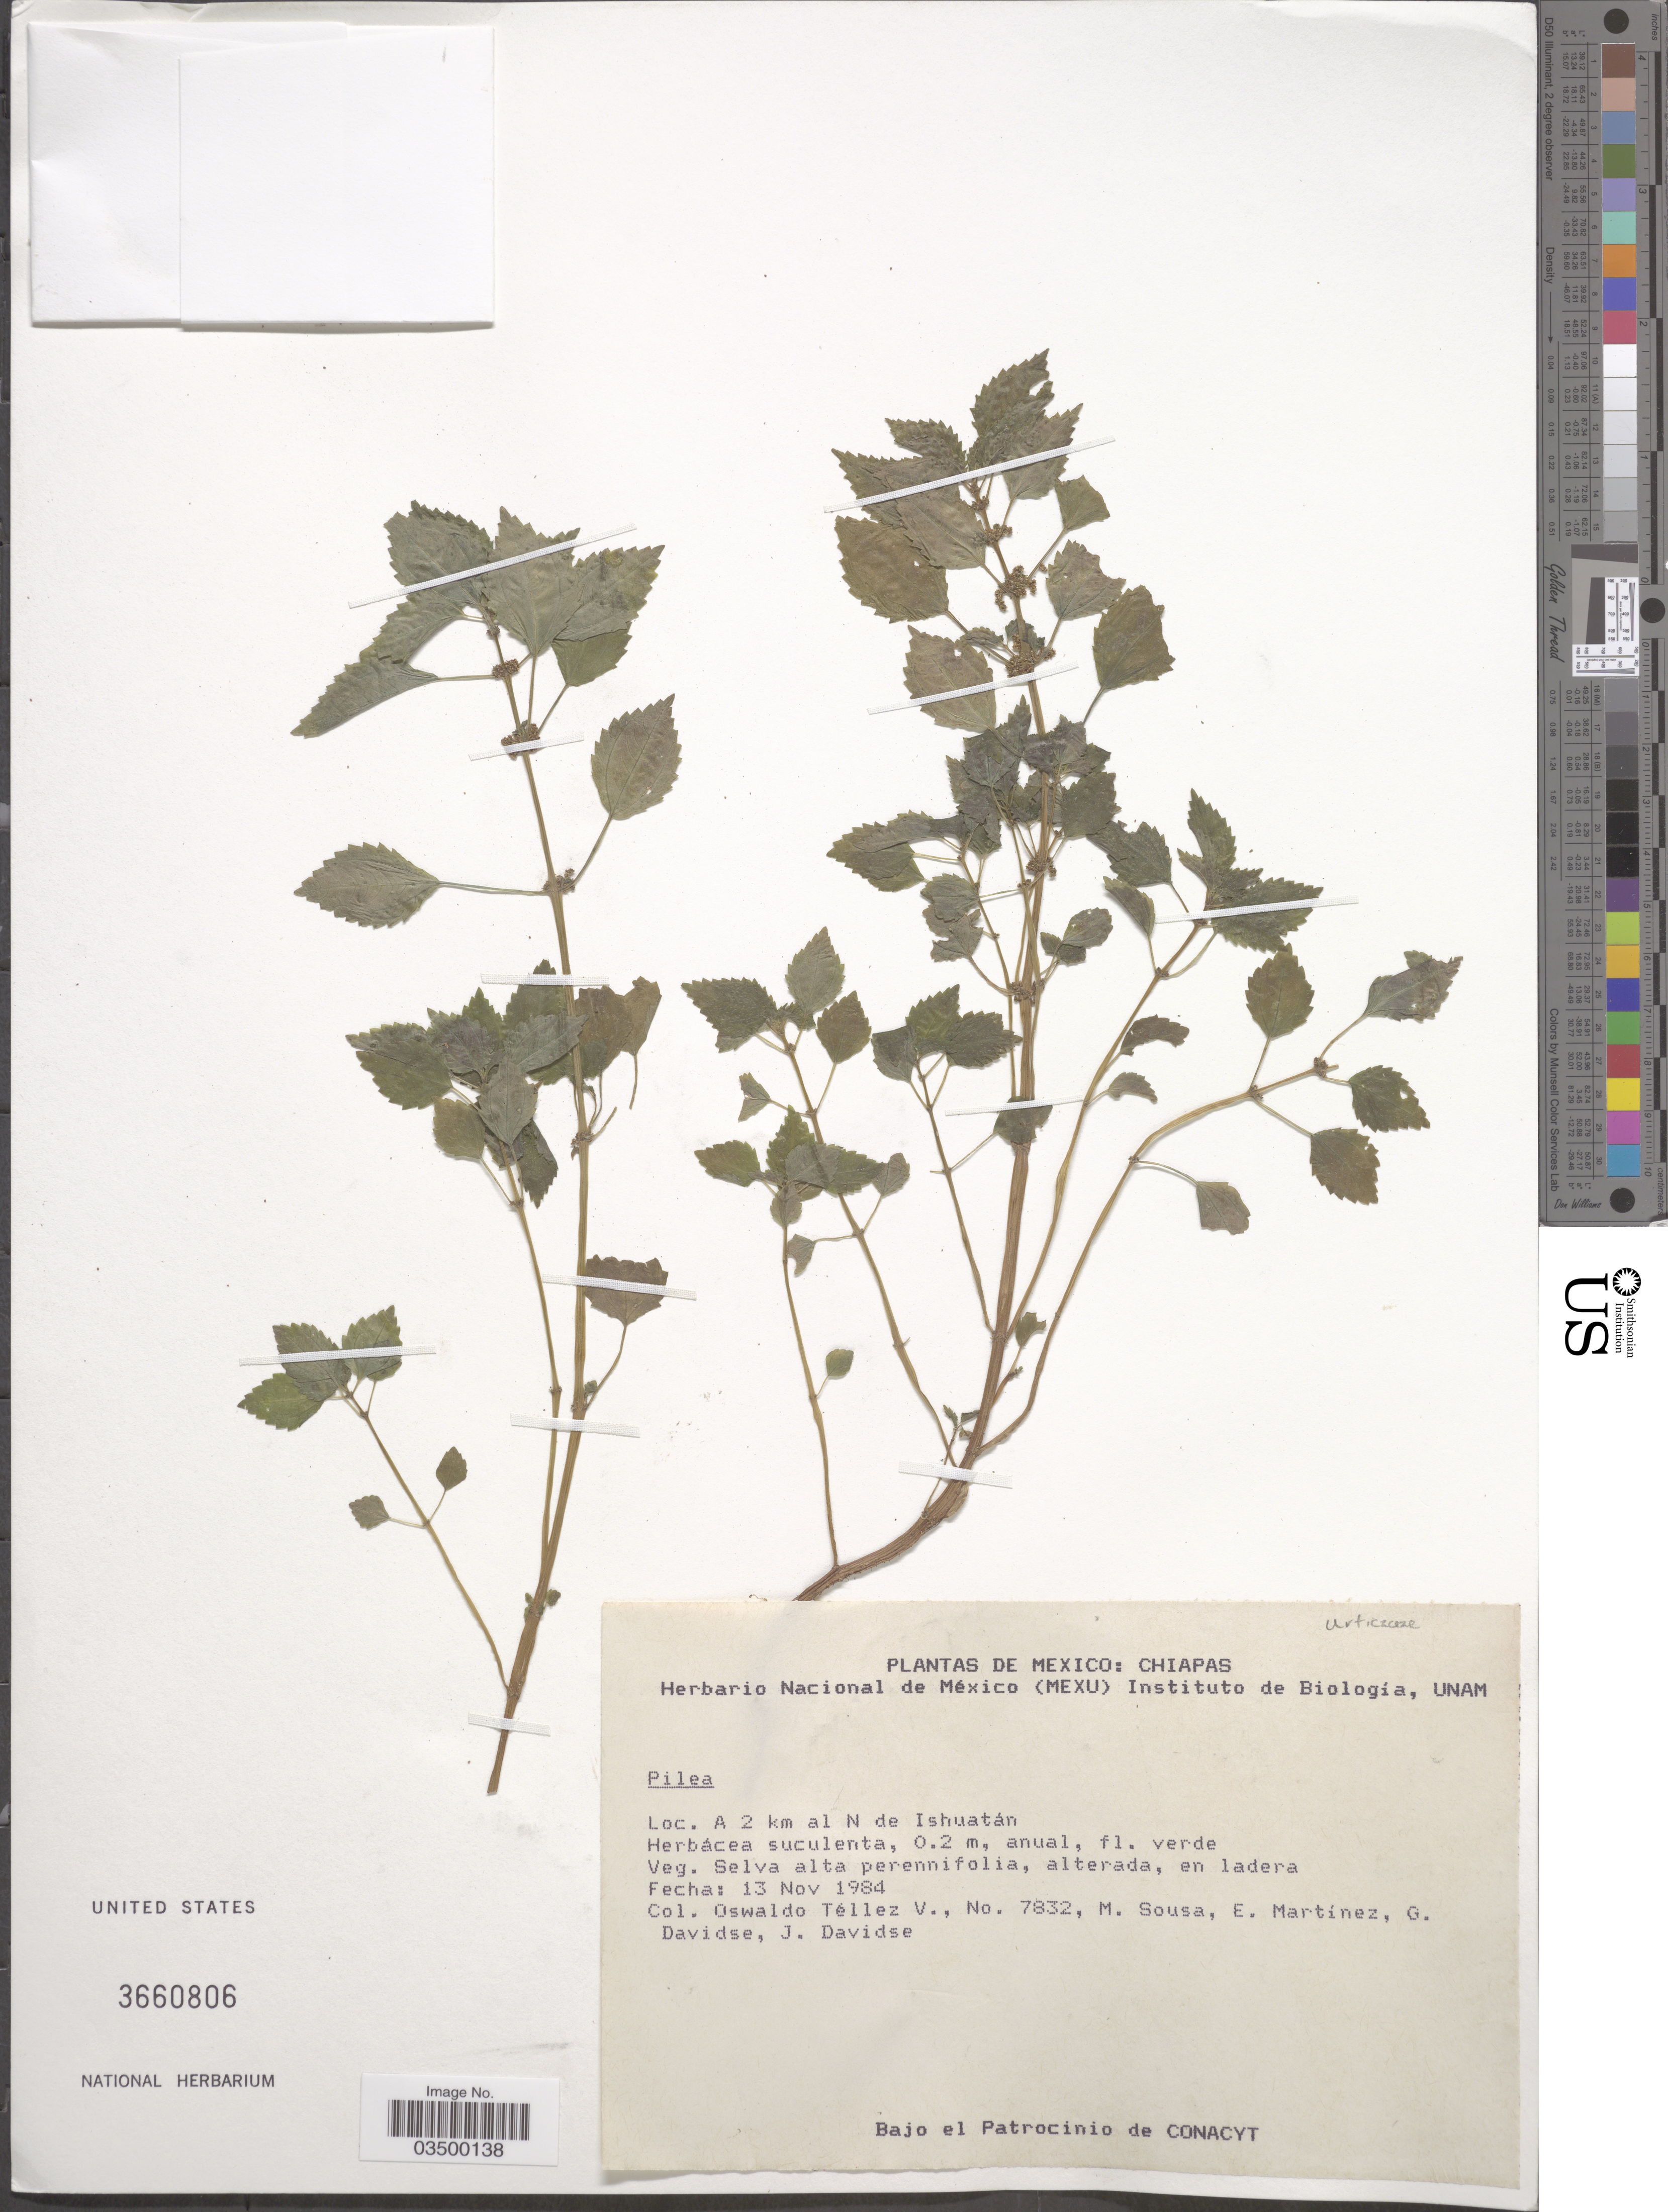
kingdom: Plantae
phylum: Tracheophyta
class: Magnoliopsida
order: Rosales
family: Urticaceae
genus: Pilea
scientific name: Pilea sp.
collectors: O. Téllez V., M. Sousa, E. Martínez, G. Davidse & J. Davidse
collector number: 7832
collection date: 1984-11-13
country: Mexico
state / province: Chiapas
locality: A 2 km al N de Ishuatán.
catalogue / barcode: US 3660806